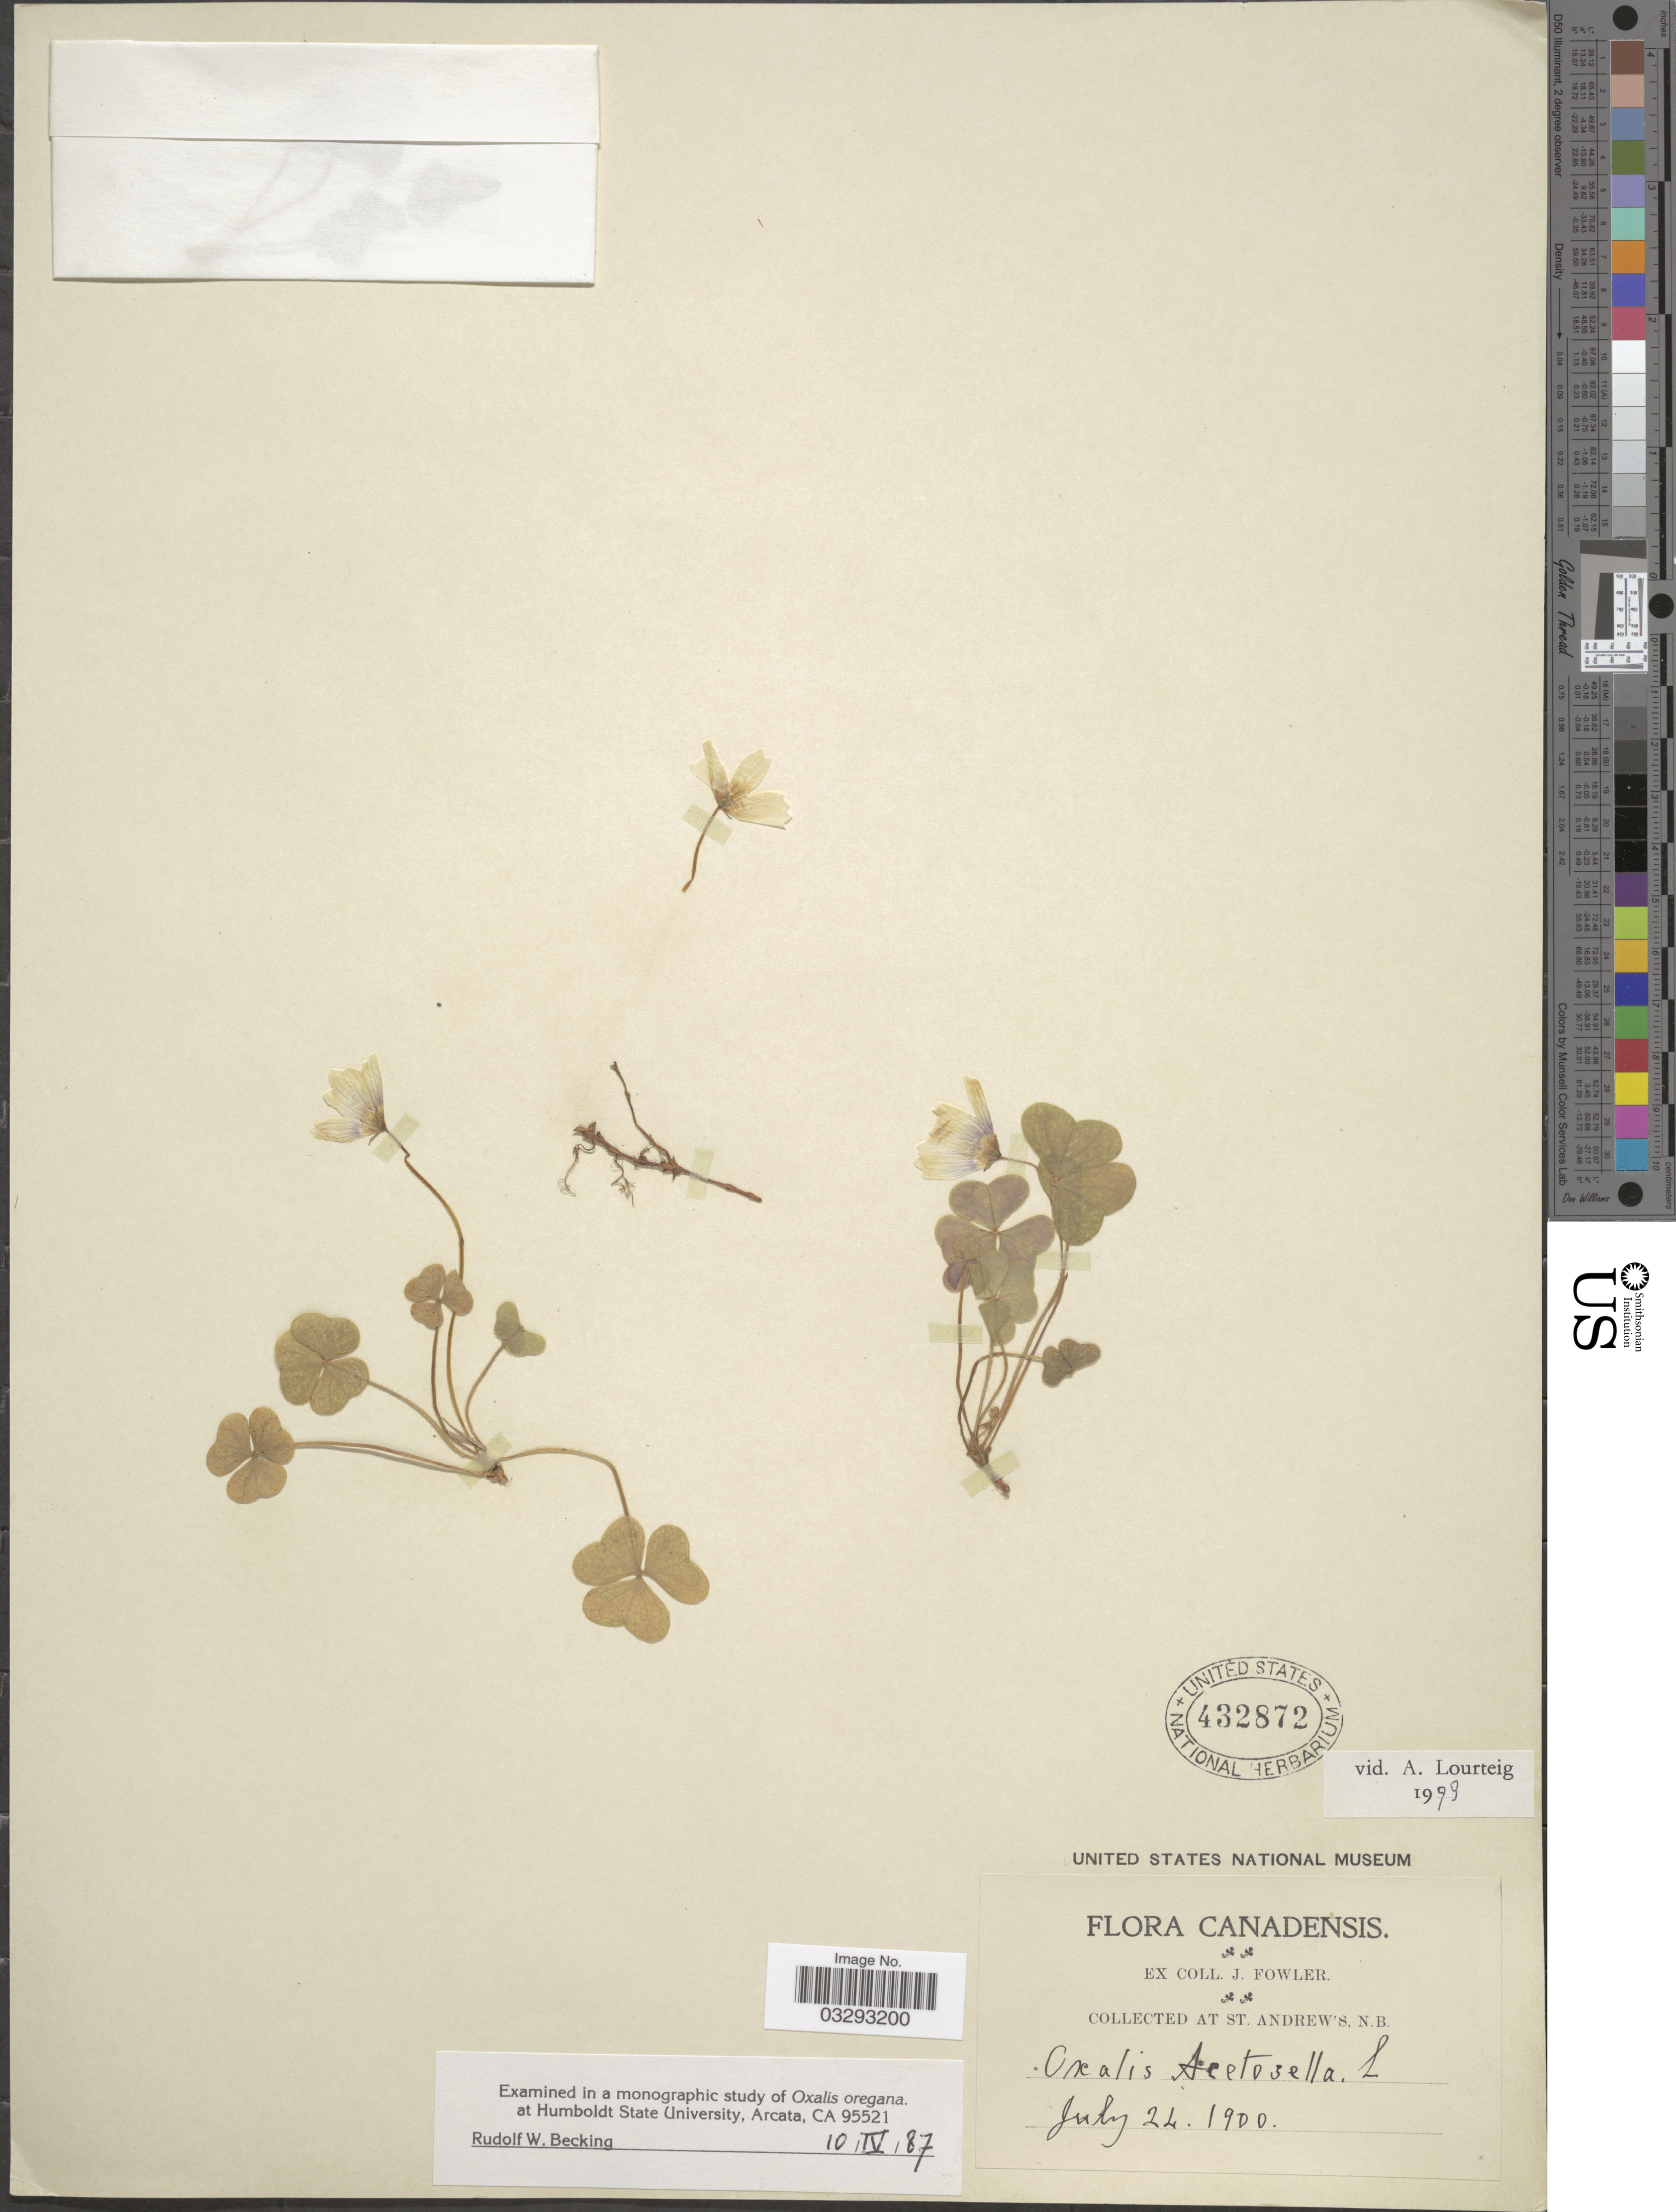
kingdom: Plantae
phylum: Tracheophyta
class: Magnoliopsida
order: Oxalidales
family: Oxalidaceae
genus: Oxalis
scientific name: Oxalis acetosella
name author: L.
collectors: J. Fowler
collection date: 1900-07-24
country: Canada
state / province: New Brunswick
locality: St. Andrew's.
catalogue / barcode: US 432872